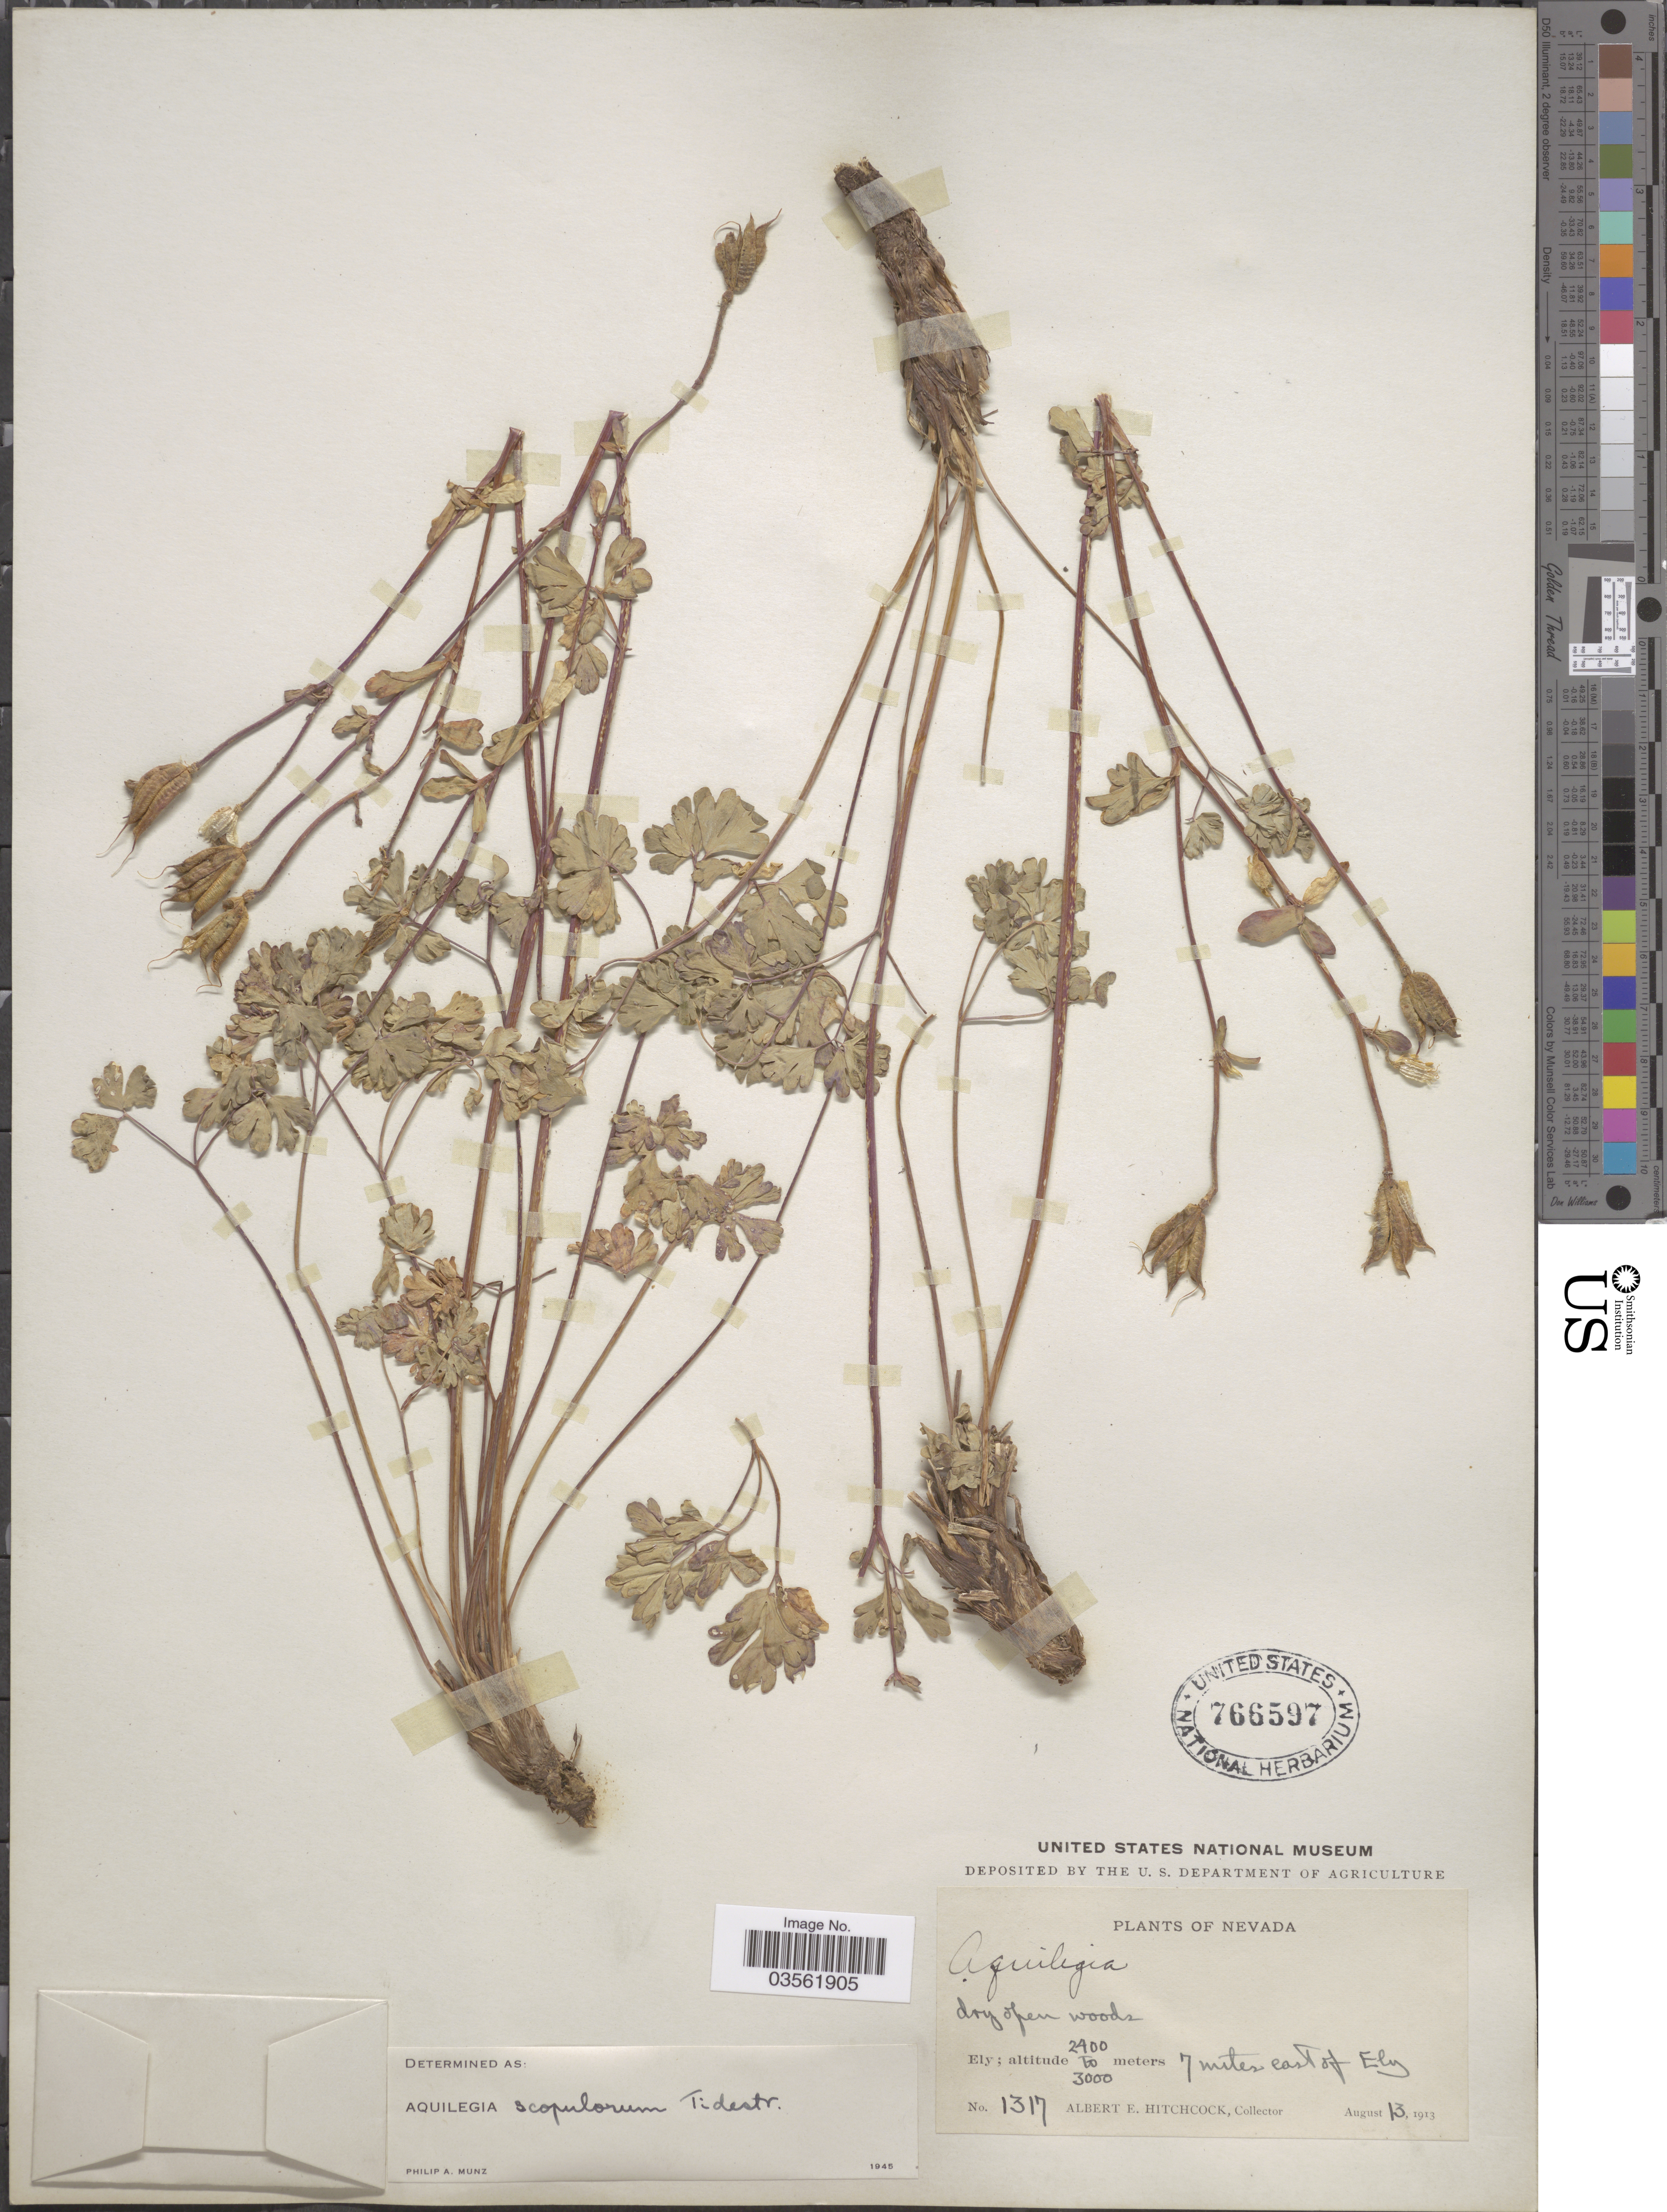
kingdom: Plantae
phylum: Tracheophyta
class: Magnoliopsida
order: Ranunculales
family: Ranunculaceae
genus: Aquilegia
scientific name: Aquilegia scopulorum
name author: Tidestr.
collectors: A. Hitchcock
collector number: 1317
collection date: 1913-08-13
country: United States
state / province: Nevada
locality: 7 miles east of Ely.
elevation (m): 2400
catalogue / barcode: US 766597